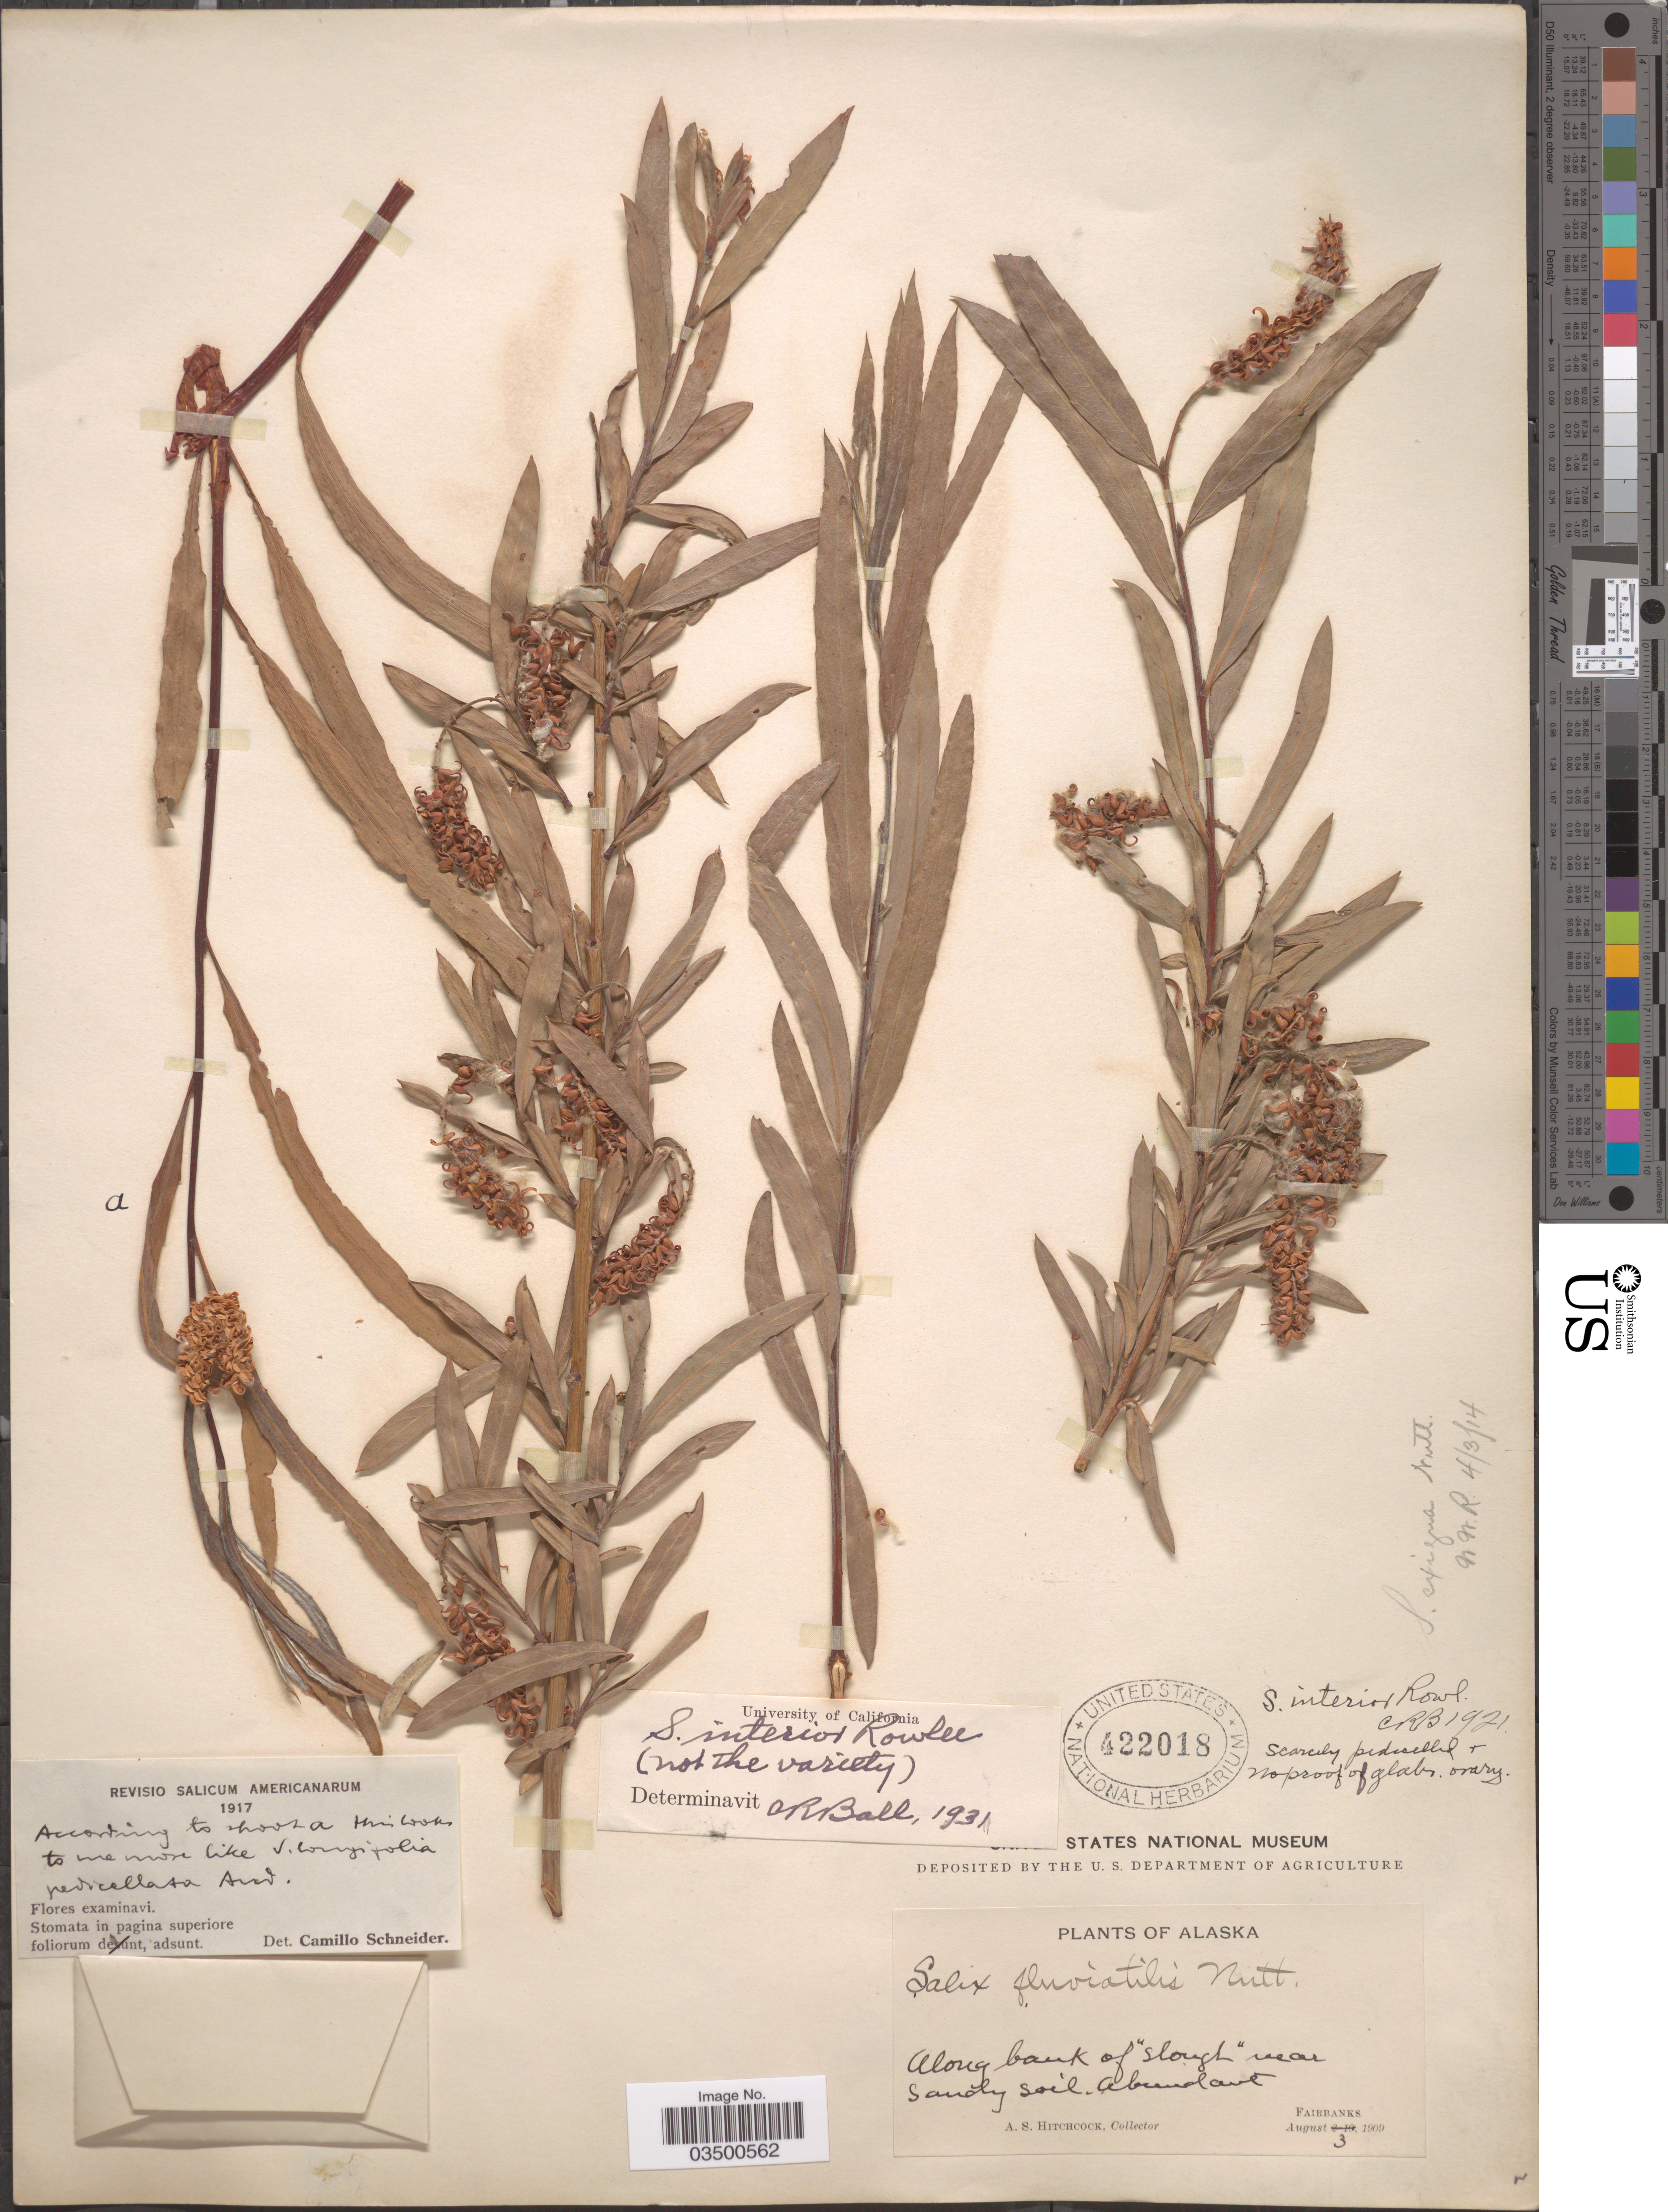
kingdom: Plantae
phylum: Tracheophyta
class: Magnoliopsida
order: Malpighiales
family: Salicaceae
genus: Salix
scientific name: Salix interior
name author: Rowlee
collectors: A. S. Hitchcock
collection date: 1909-08-03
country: United States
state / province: Alaska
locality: Along bank of "Slough" near Sandy Soil. Fairbanks.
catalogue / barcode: US 422018